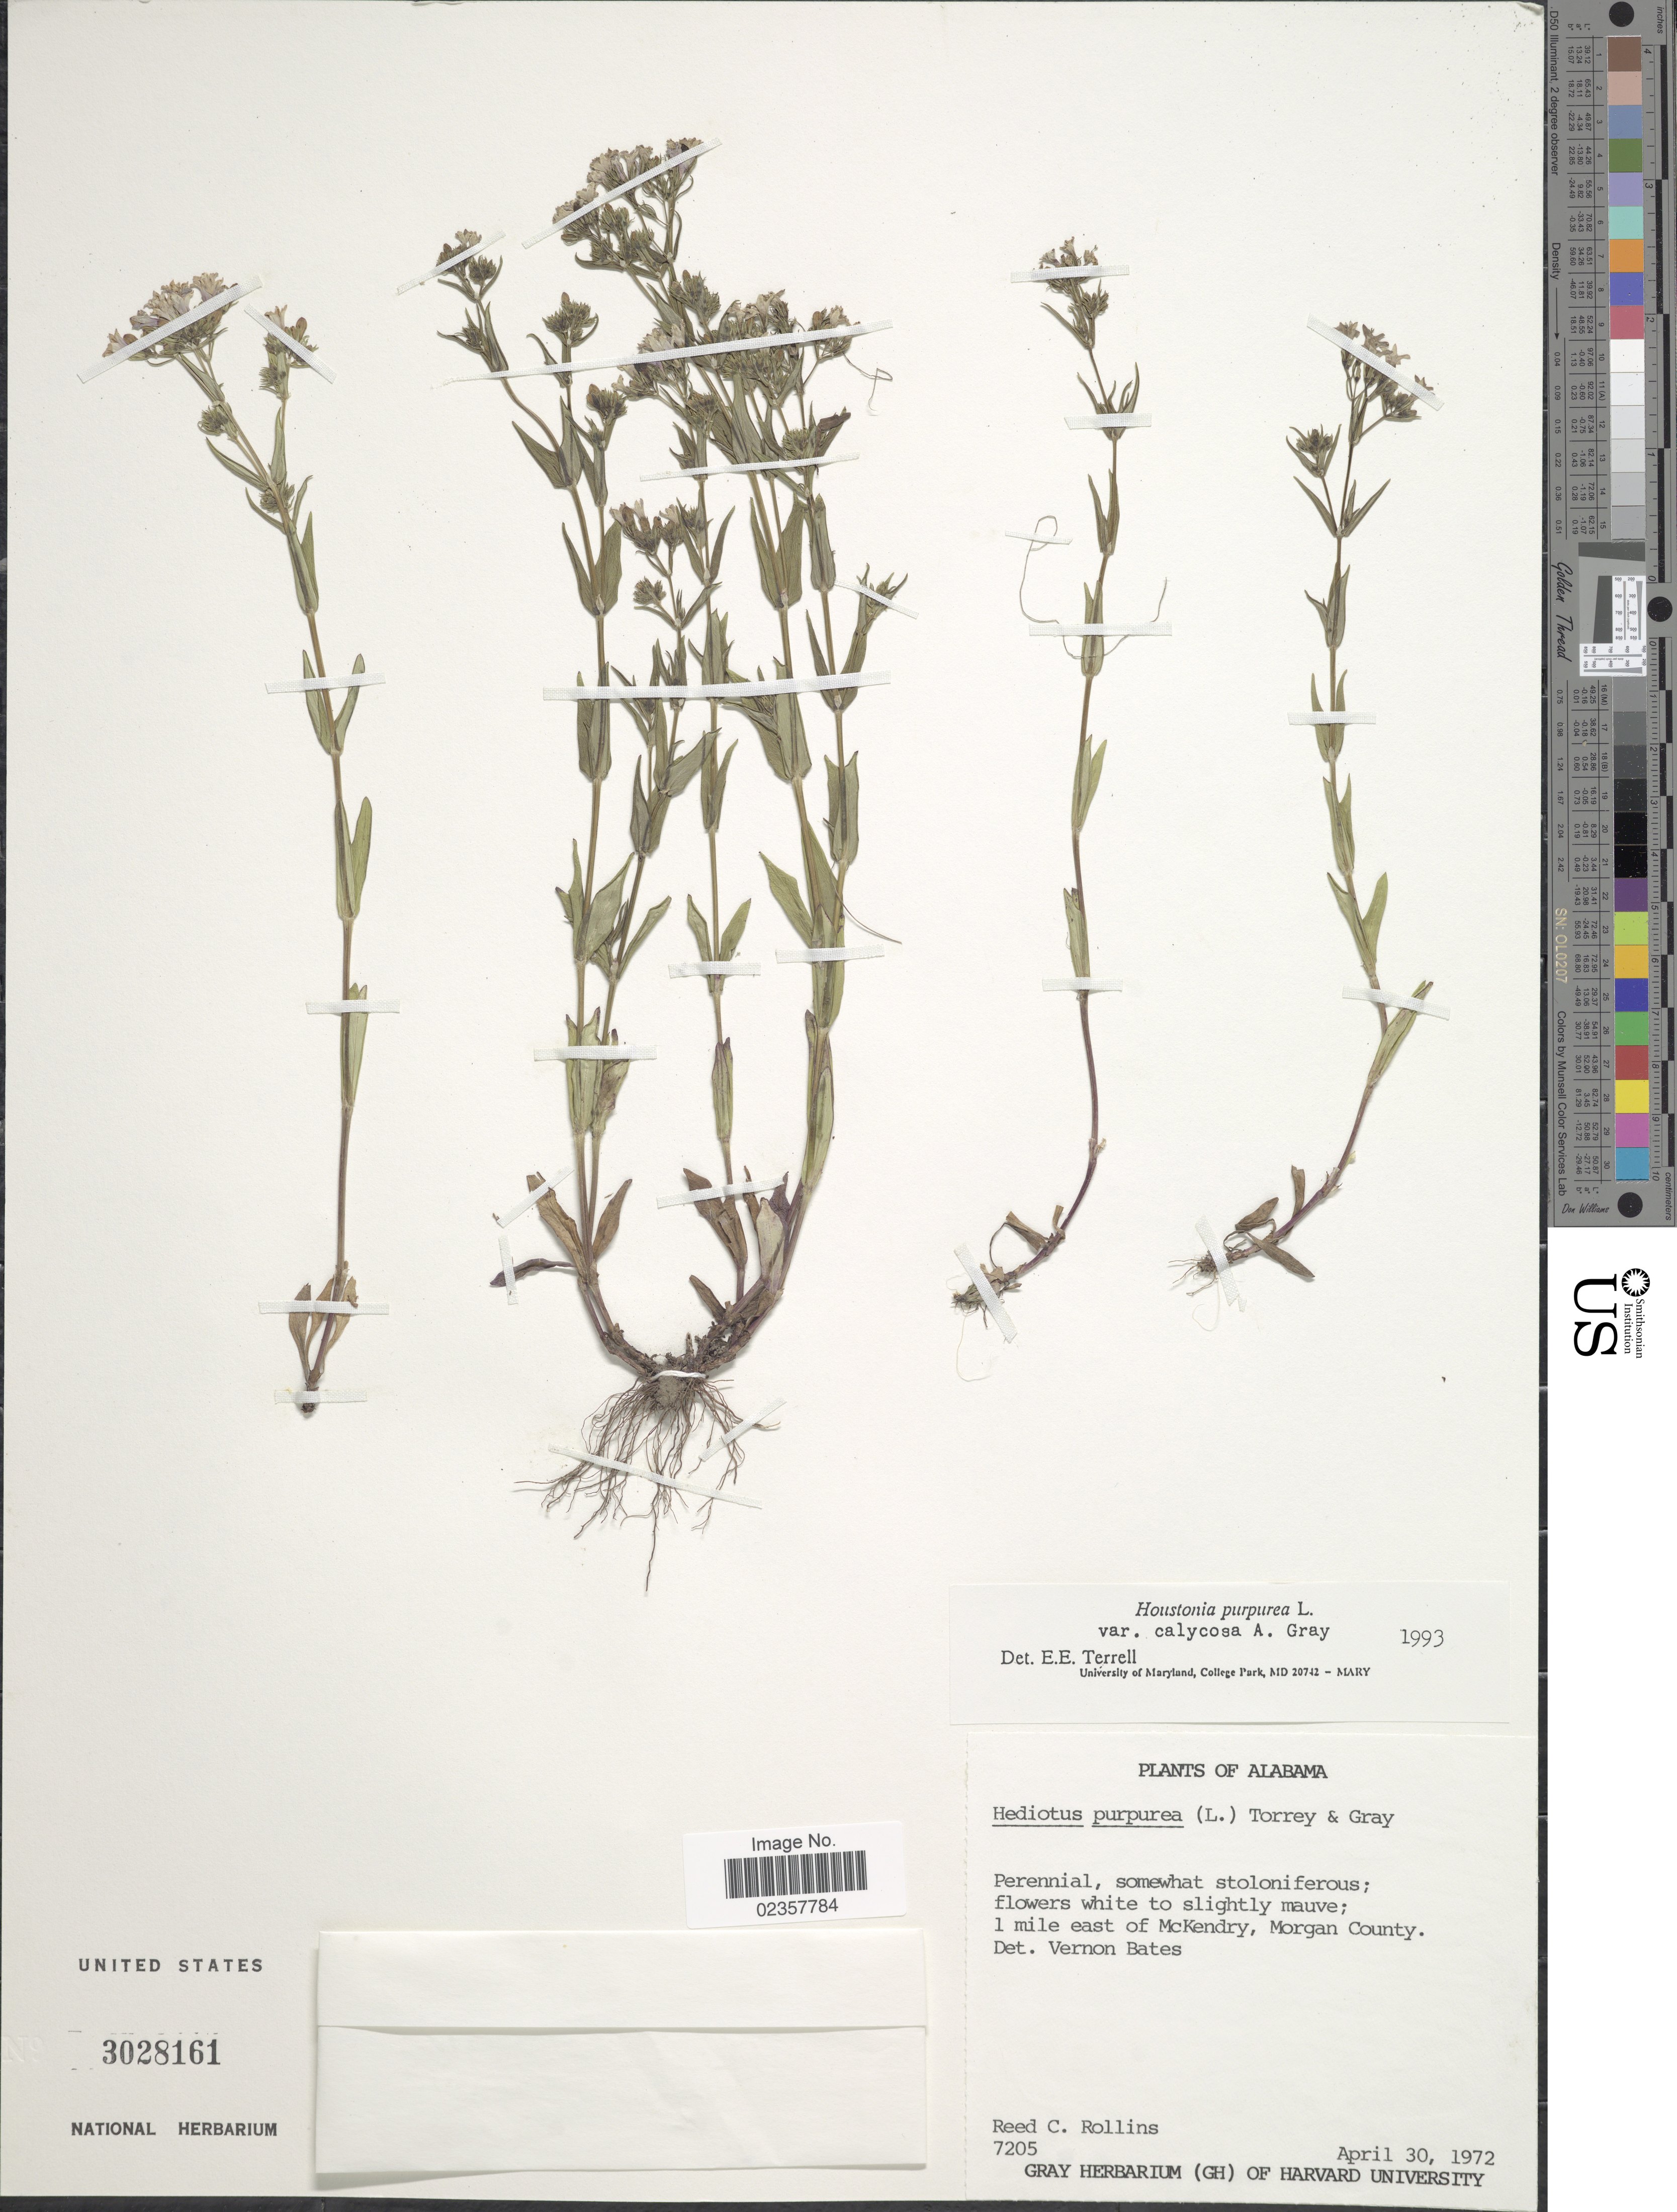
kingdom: Plantae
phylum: Tracheophyta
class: Magnoliopsida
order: Gentianales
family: Rubiaceae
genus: Houstonia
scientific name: Houstonia purpurea var. calycosa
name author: A. Gray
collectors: R. C. Rollins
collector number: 7205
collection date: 1972-04-30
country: United States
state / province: Alabama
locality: Alabama, Perennial. 1 mile east of Mckendry, Morgan County.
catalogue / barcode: US 3028161